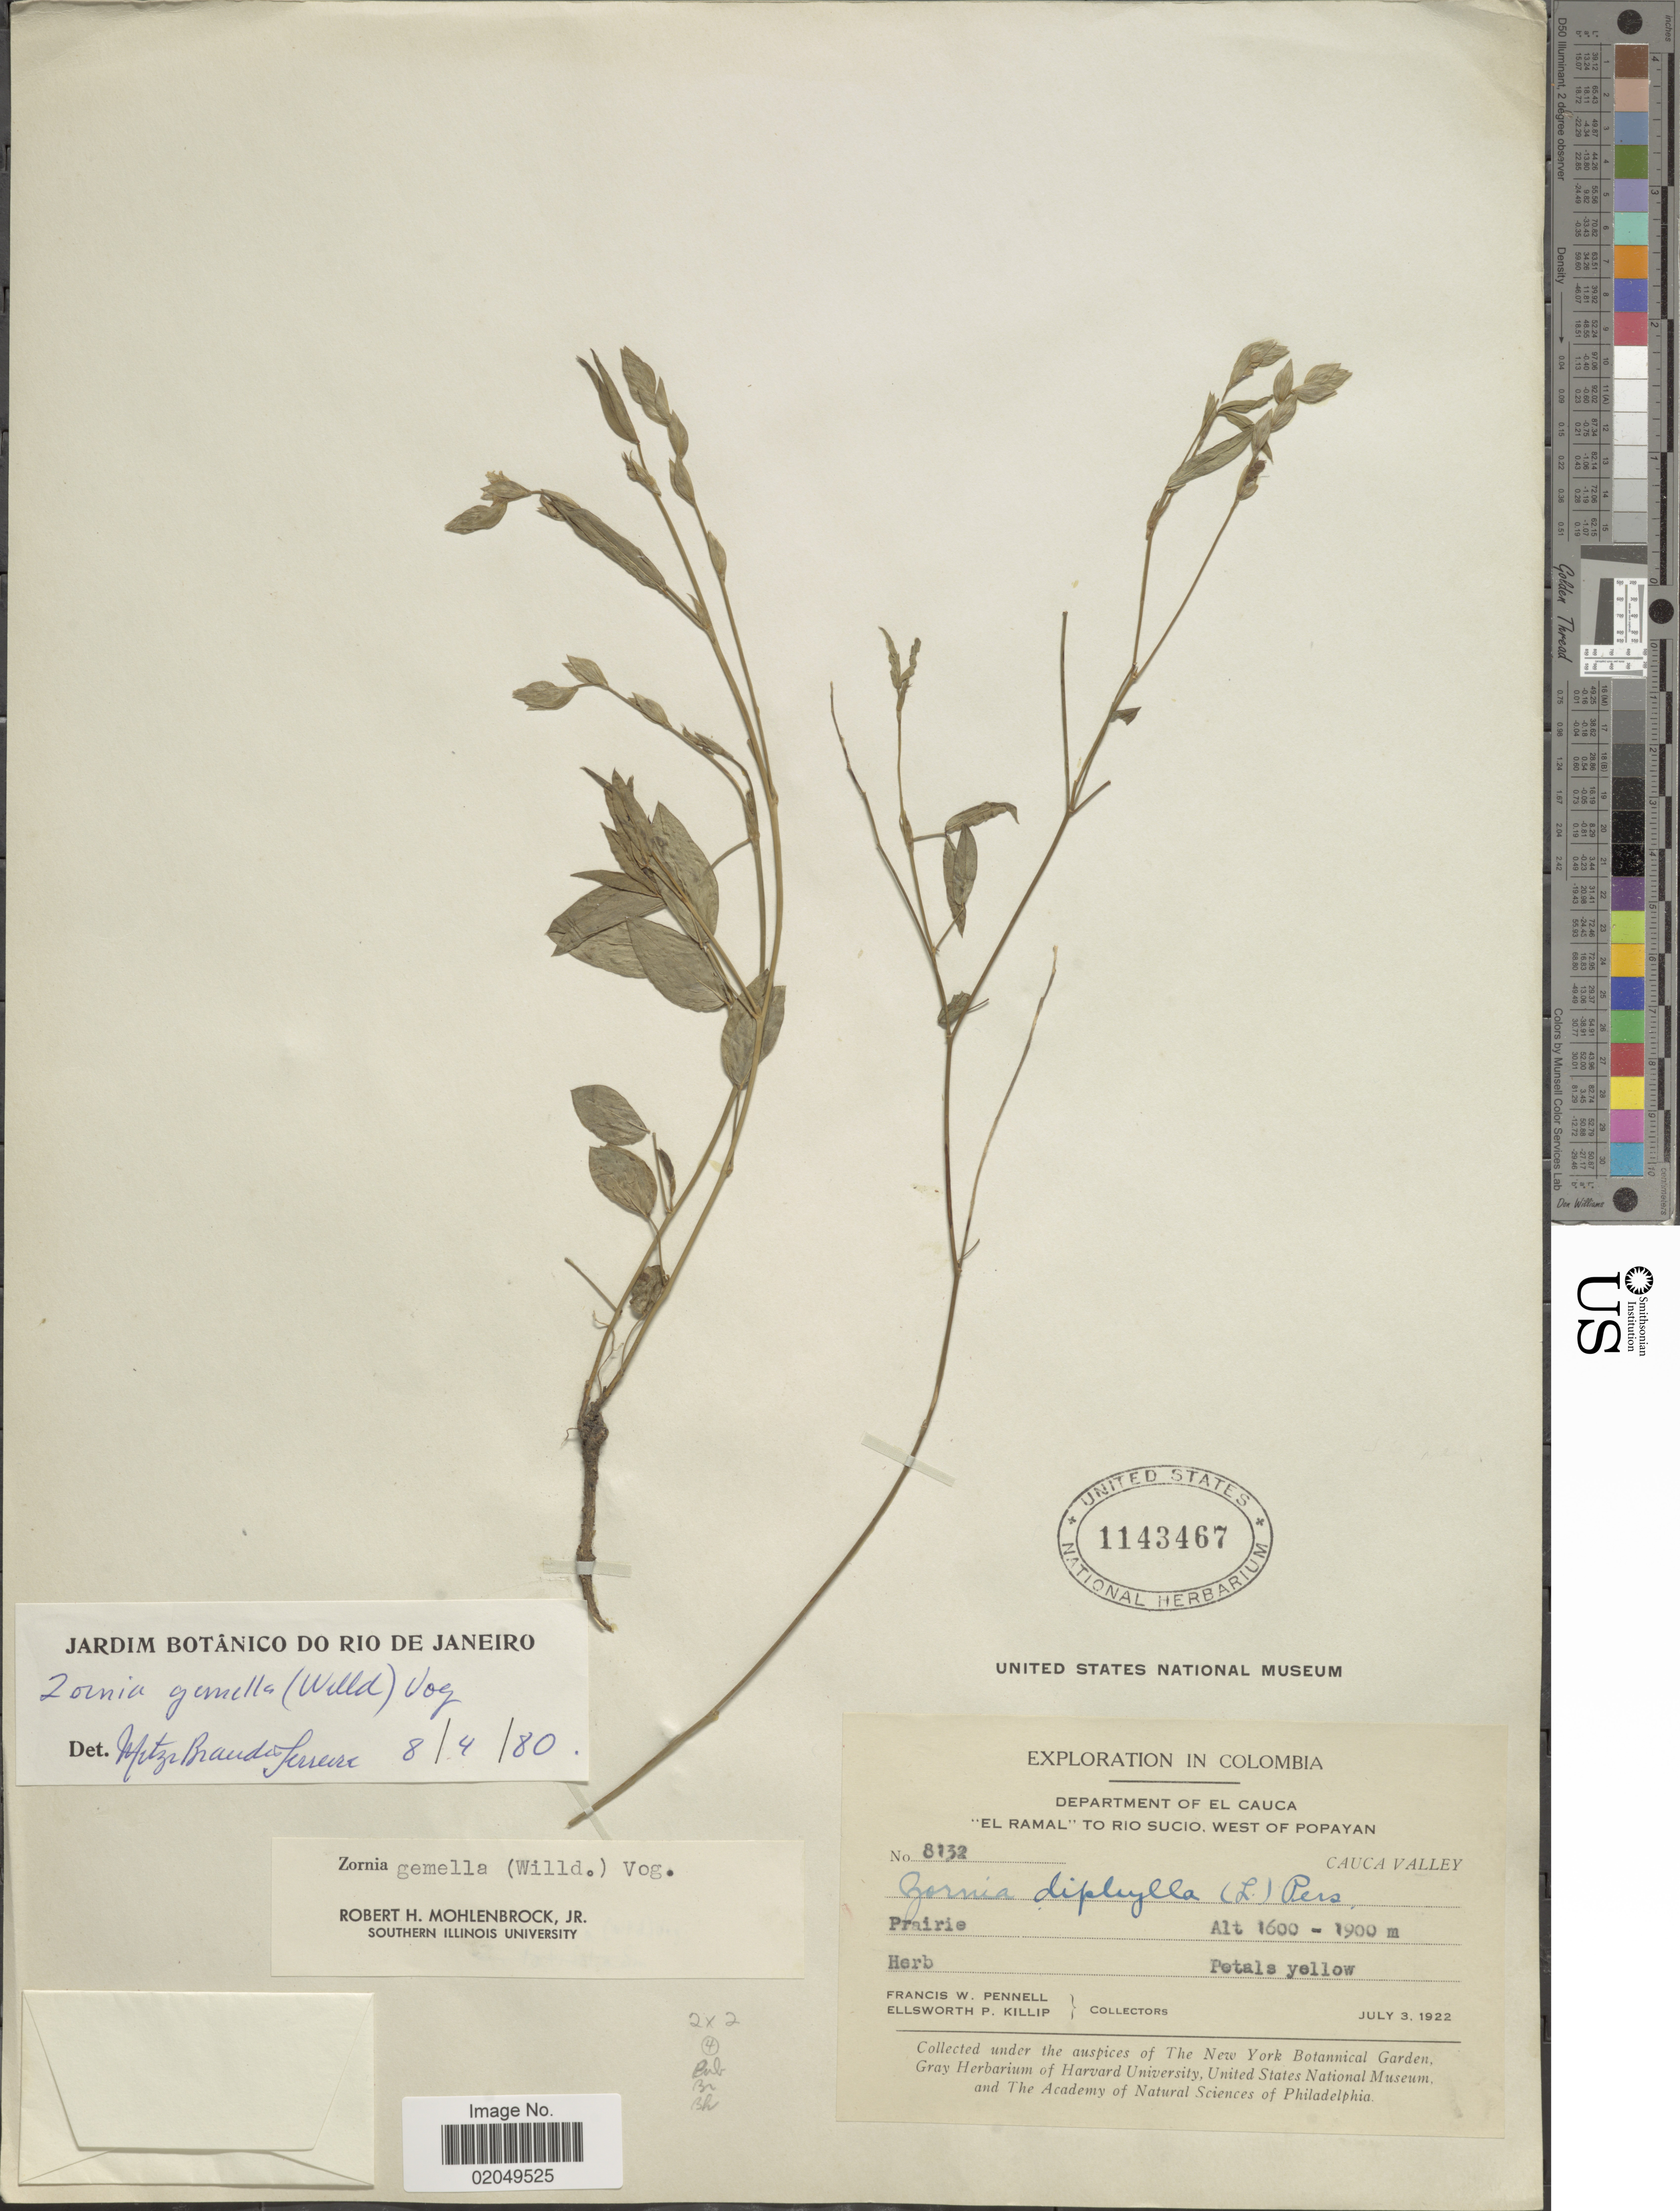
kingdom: Plantae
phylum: Tracheophyta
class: Magnoliopsida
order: Fabales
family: Fabaceae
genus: Zornia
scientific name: Zornia gemella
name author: Vogel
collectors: F. W. Pennell & E. P. Killip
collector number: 8132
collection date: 1922-07-03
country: Colombia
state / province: Cauca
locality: Department of El Cauca, "El Ramal" to Rio Sucio, west of Popayan, Cauca Valley, Prairie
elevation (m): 1600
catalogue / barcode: US 1143467